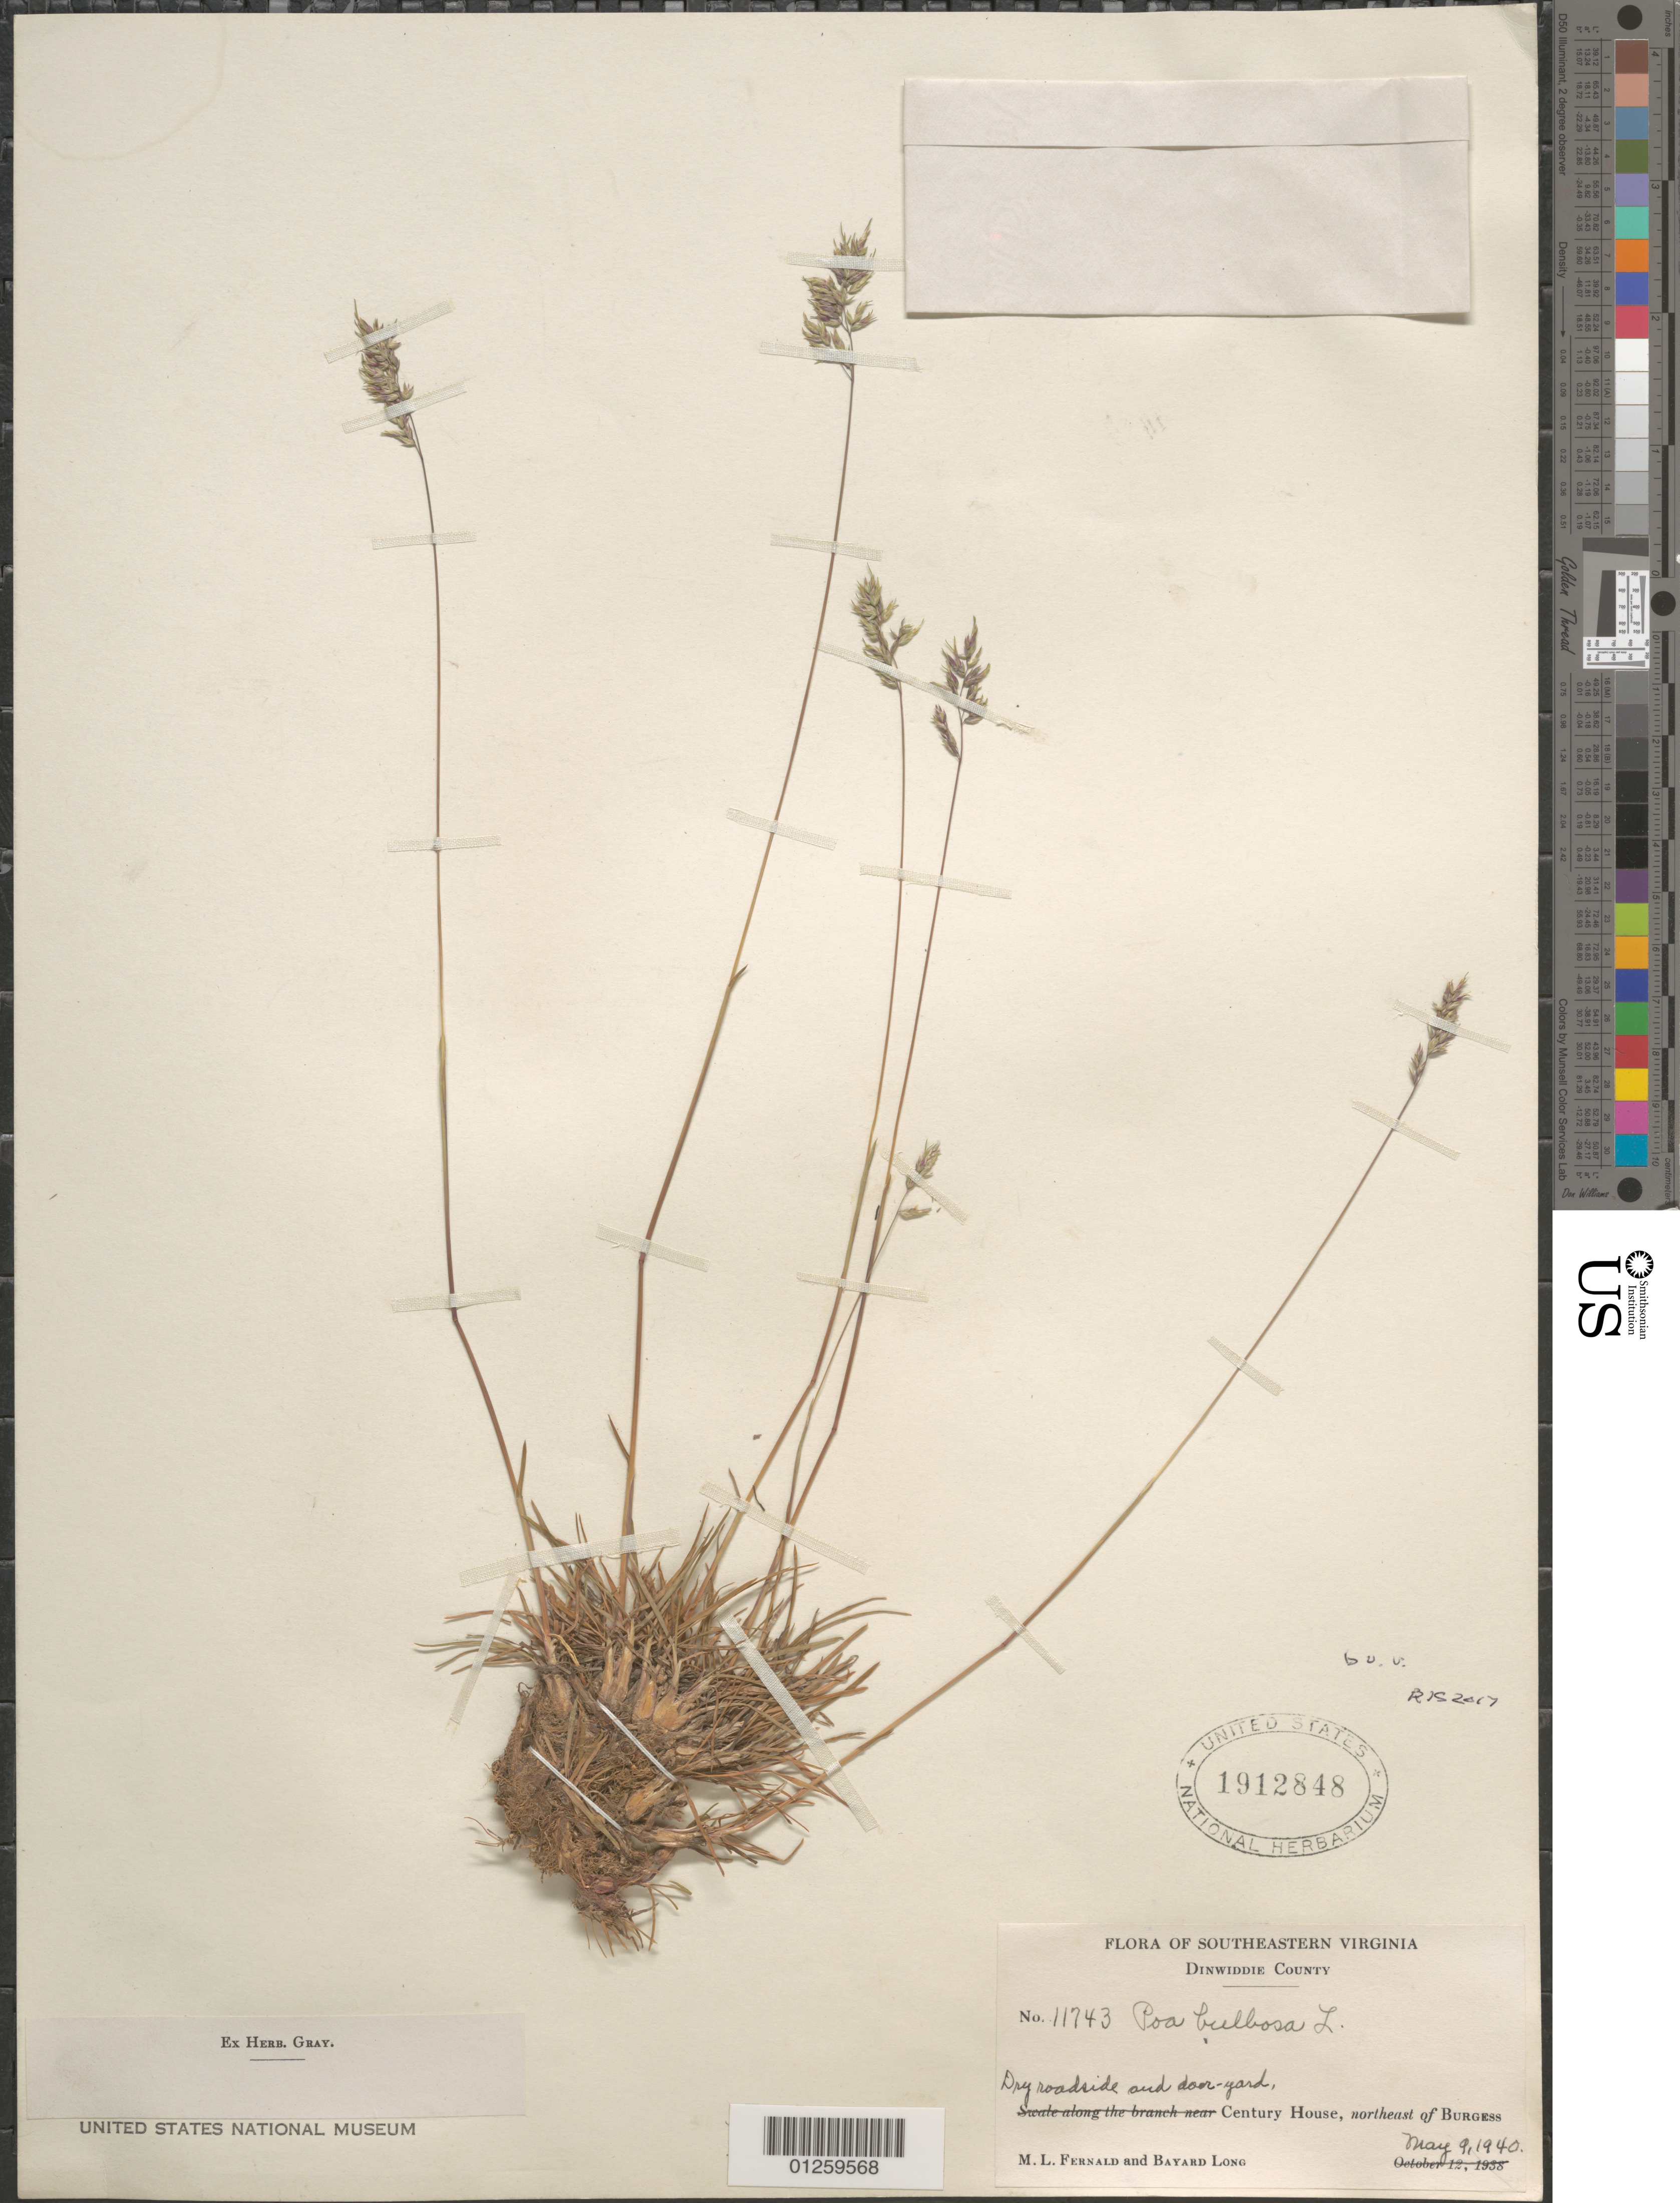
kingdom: Plantae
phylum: Tracheophyta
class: Liliopsida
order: Poales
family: Poaceae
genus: Poa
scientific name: Poa bulbosa subsp. bulbosa var. vivipara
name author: Koeler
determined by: Soreng, Robert J., Research Associate (BOT), Smithsonian Institution - National Museum of Natural History (UNITED STATES)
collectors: M. L. Fernald & B. Long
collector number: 11743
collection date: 1940-05-09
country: United States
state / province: Virginia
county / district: Dinwiddie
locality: Century House, northest of Burgess.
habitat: Dry roadside and door-yard.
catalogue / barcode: US 1912848